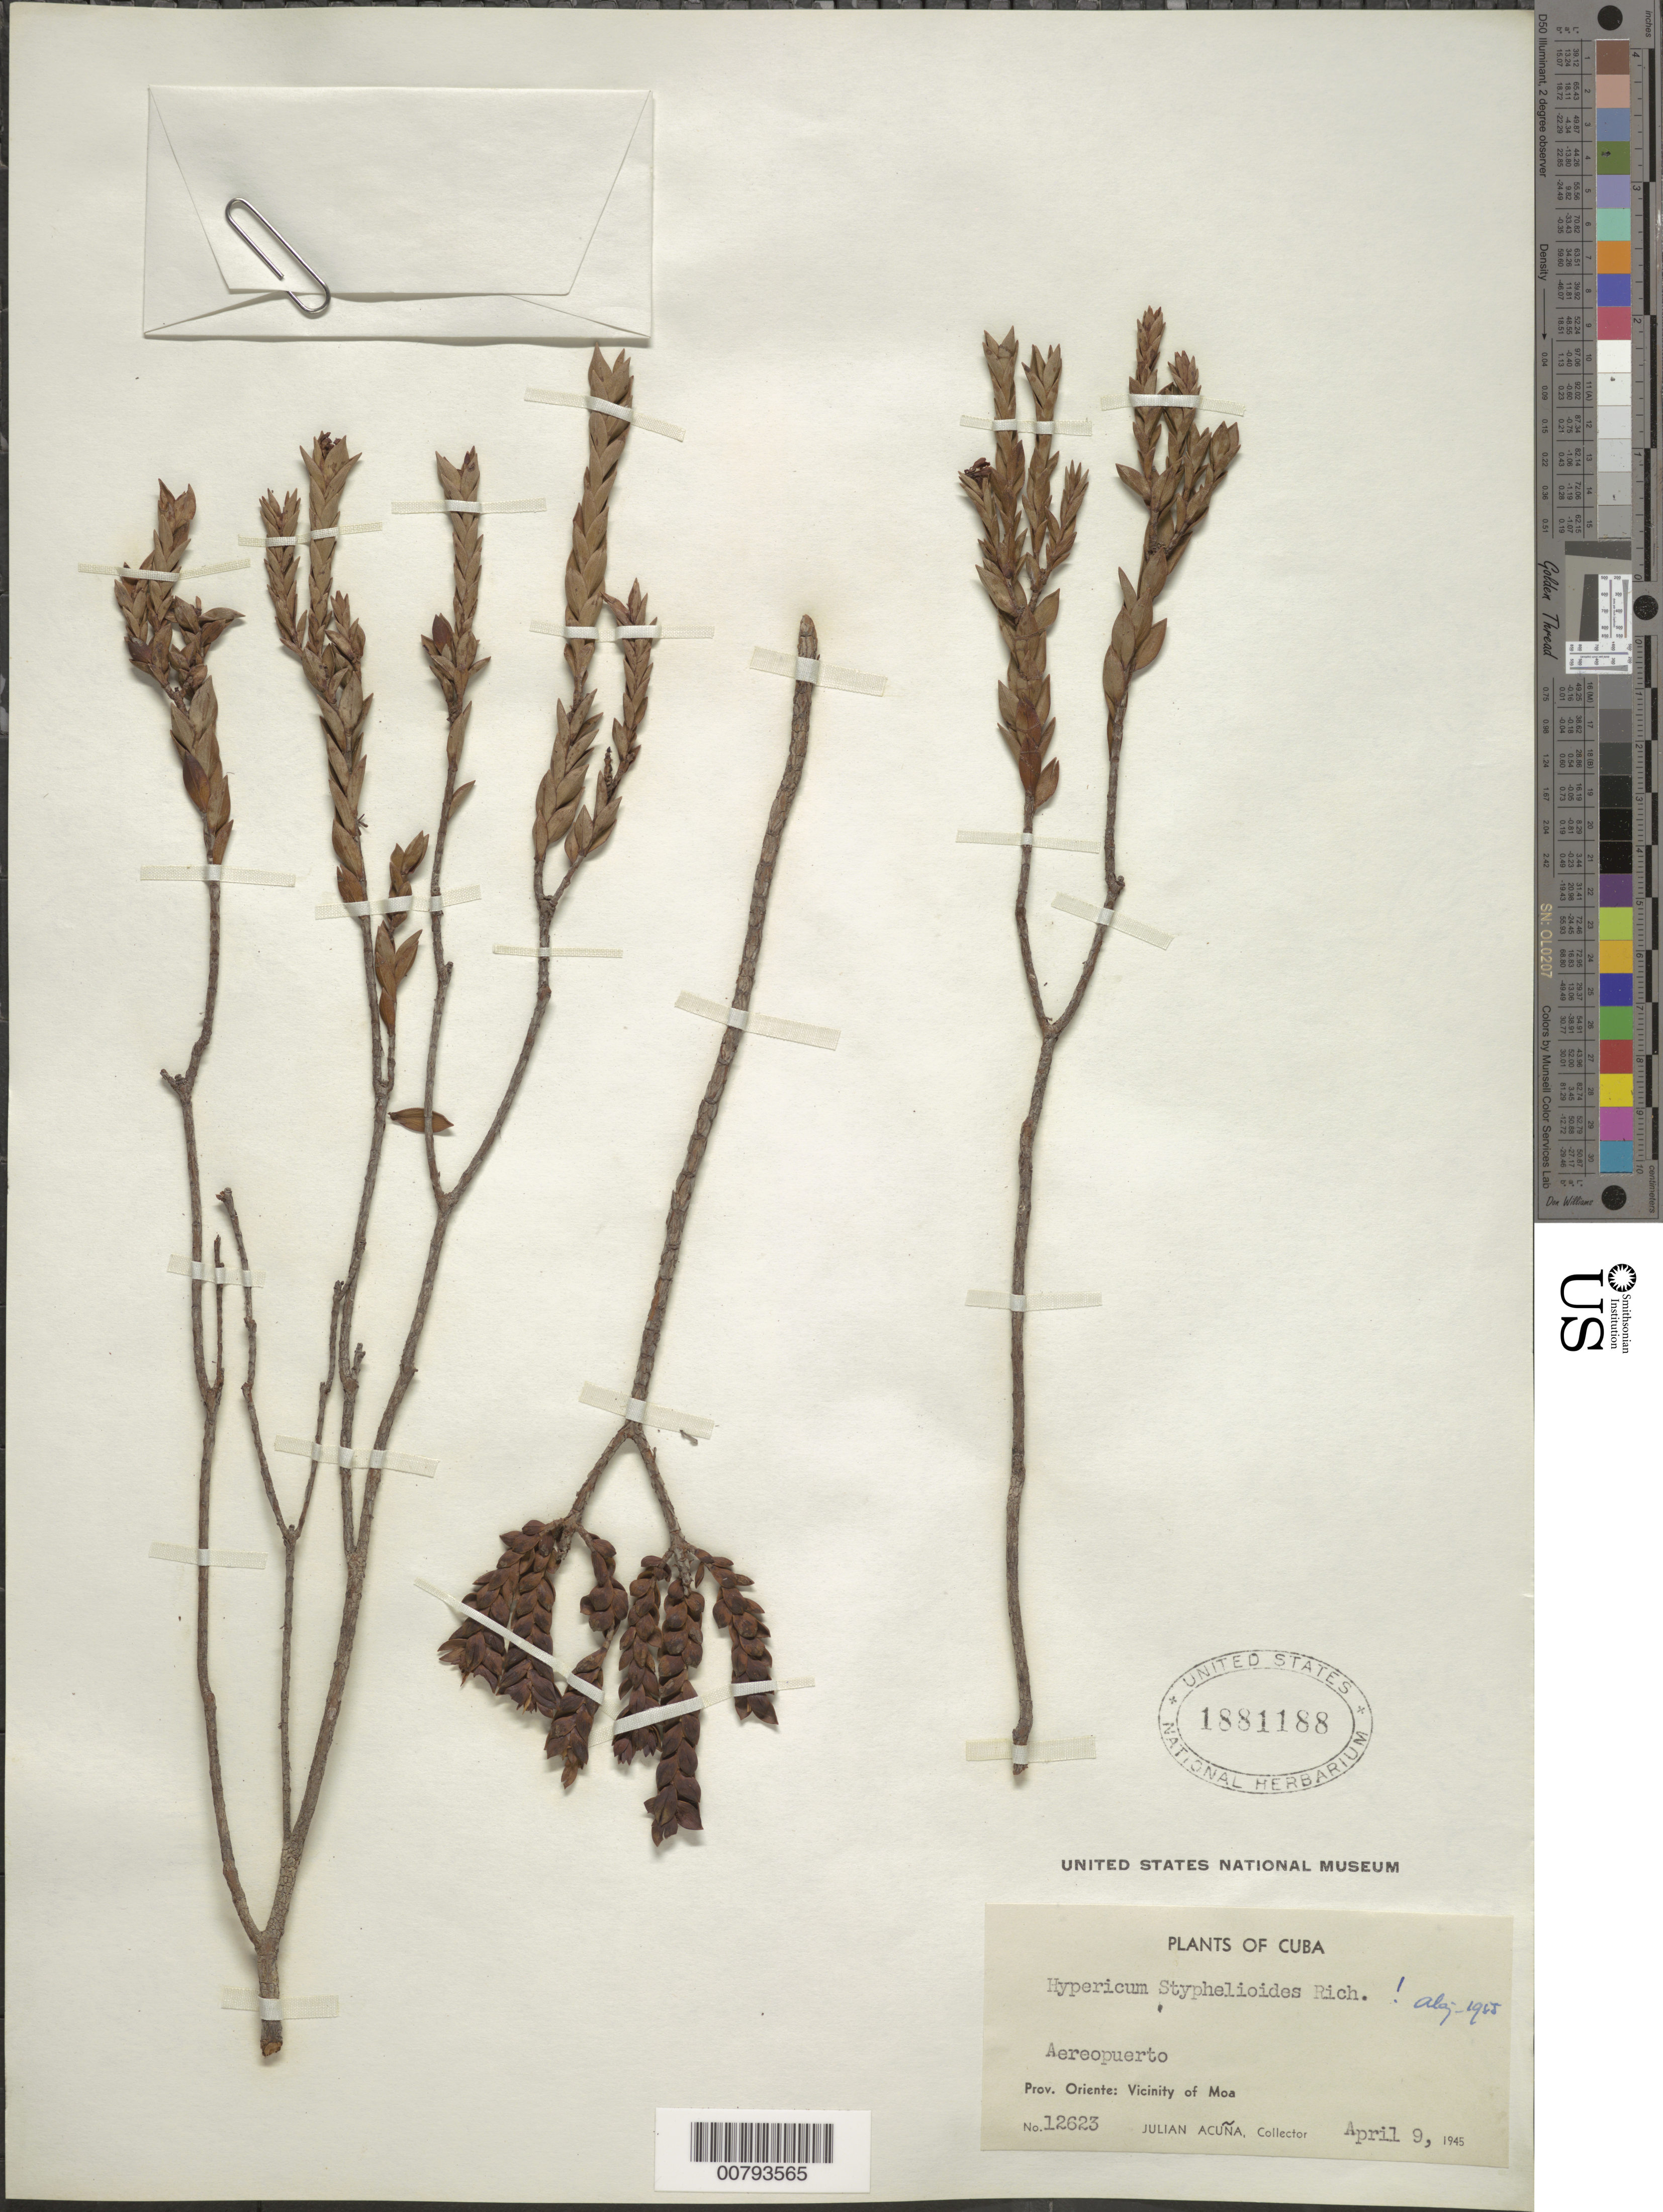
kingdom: Plantae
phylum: Tracheophyta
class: Magnoliopsida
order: Malpighiales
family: Hypericaceae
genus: Hypericum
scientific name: Hypericum styphelioides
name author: A. Rich.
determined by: Liogier, Alain H.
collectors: J. Acuña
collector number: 12623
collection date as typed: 09 Apr 1945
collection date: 1945-04-09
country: Cuba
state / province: Oriente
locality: Vicinity of Moa. Aereopuerto.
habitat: Airport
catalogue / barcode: US 1881188